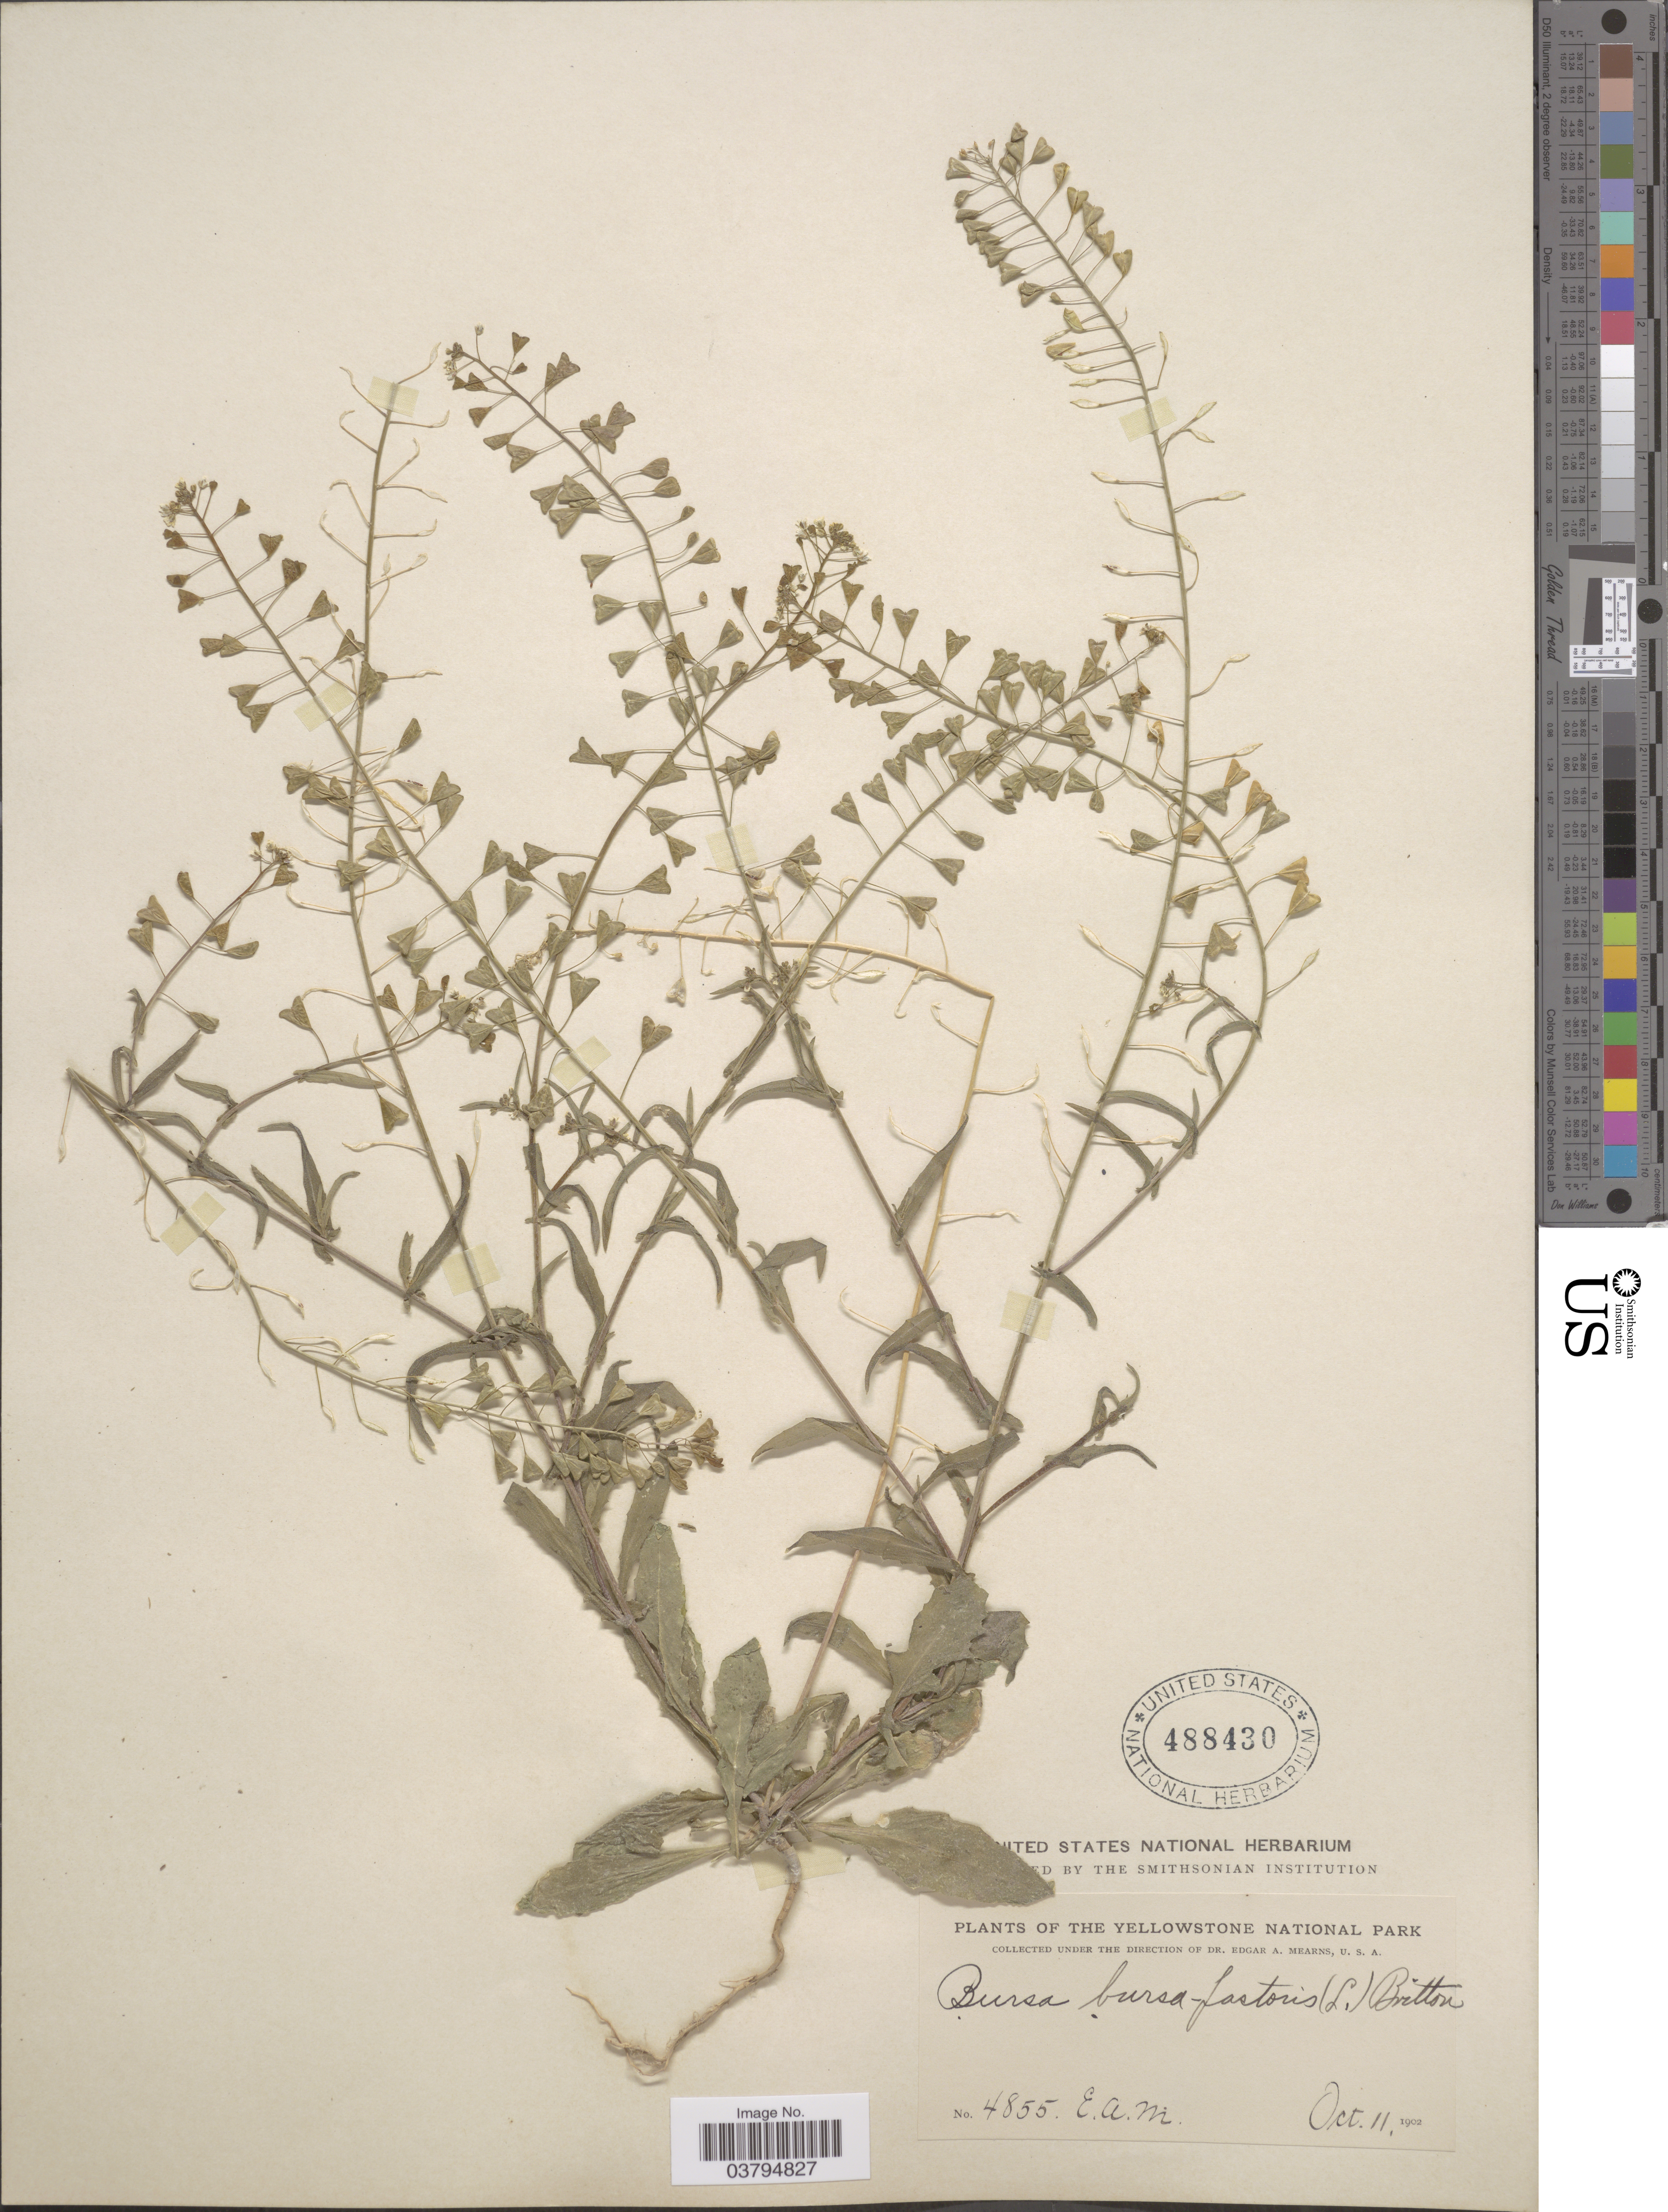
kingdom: Plantae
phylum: Tracheophyta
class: Magnoliopsida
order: Brassicales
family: Brassicaceae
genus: Capsella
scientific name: Capsella bursa-pastoris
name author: (L.) Medik.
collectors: E. A. Mearns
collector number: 4855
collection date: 1902-10-11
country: United States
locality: The Yellowstone National Park.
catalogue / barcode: US 488430